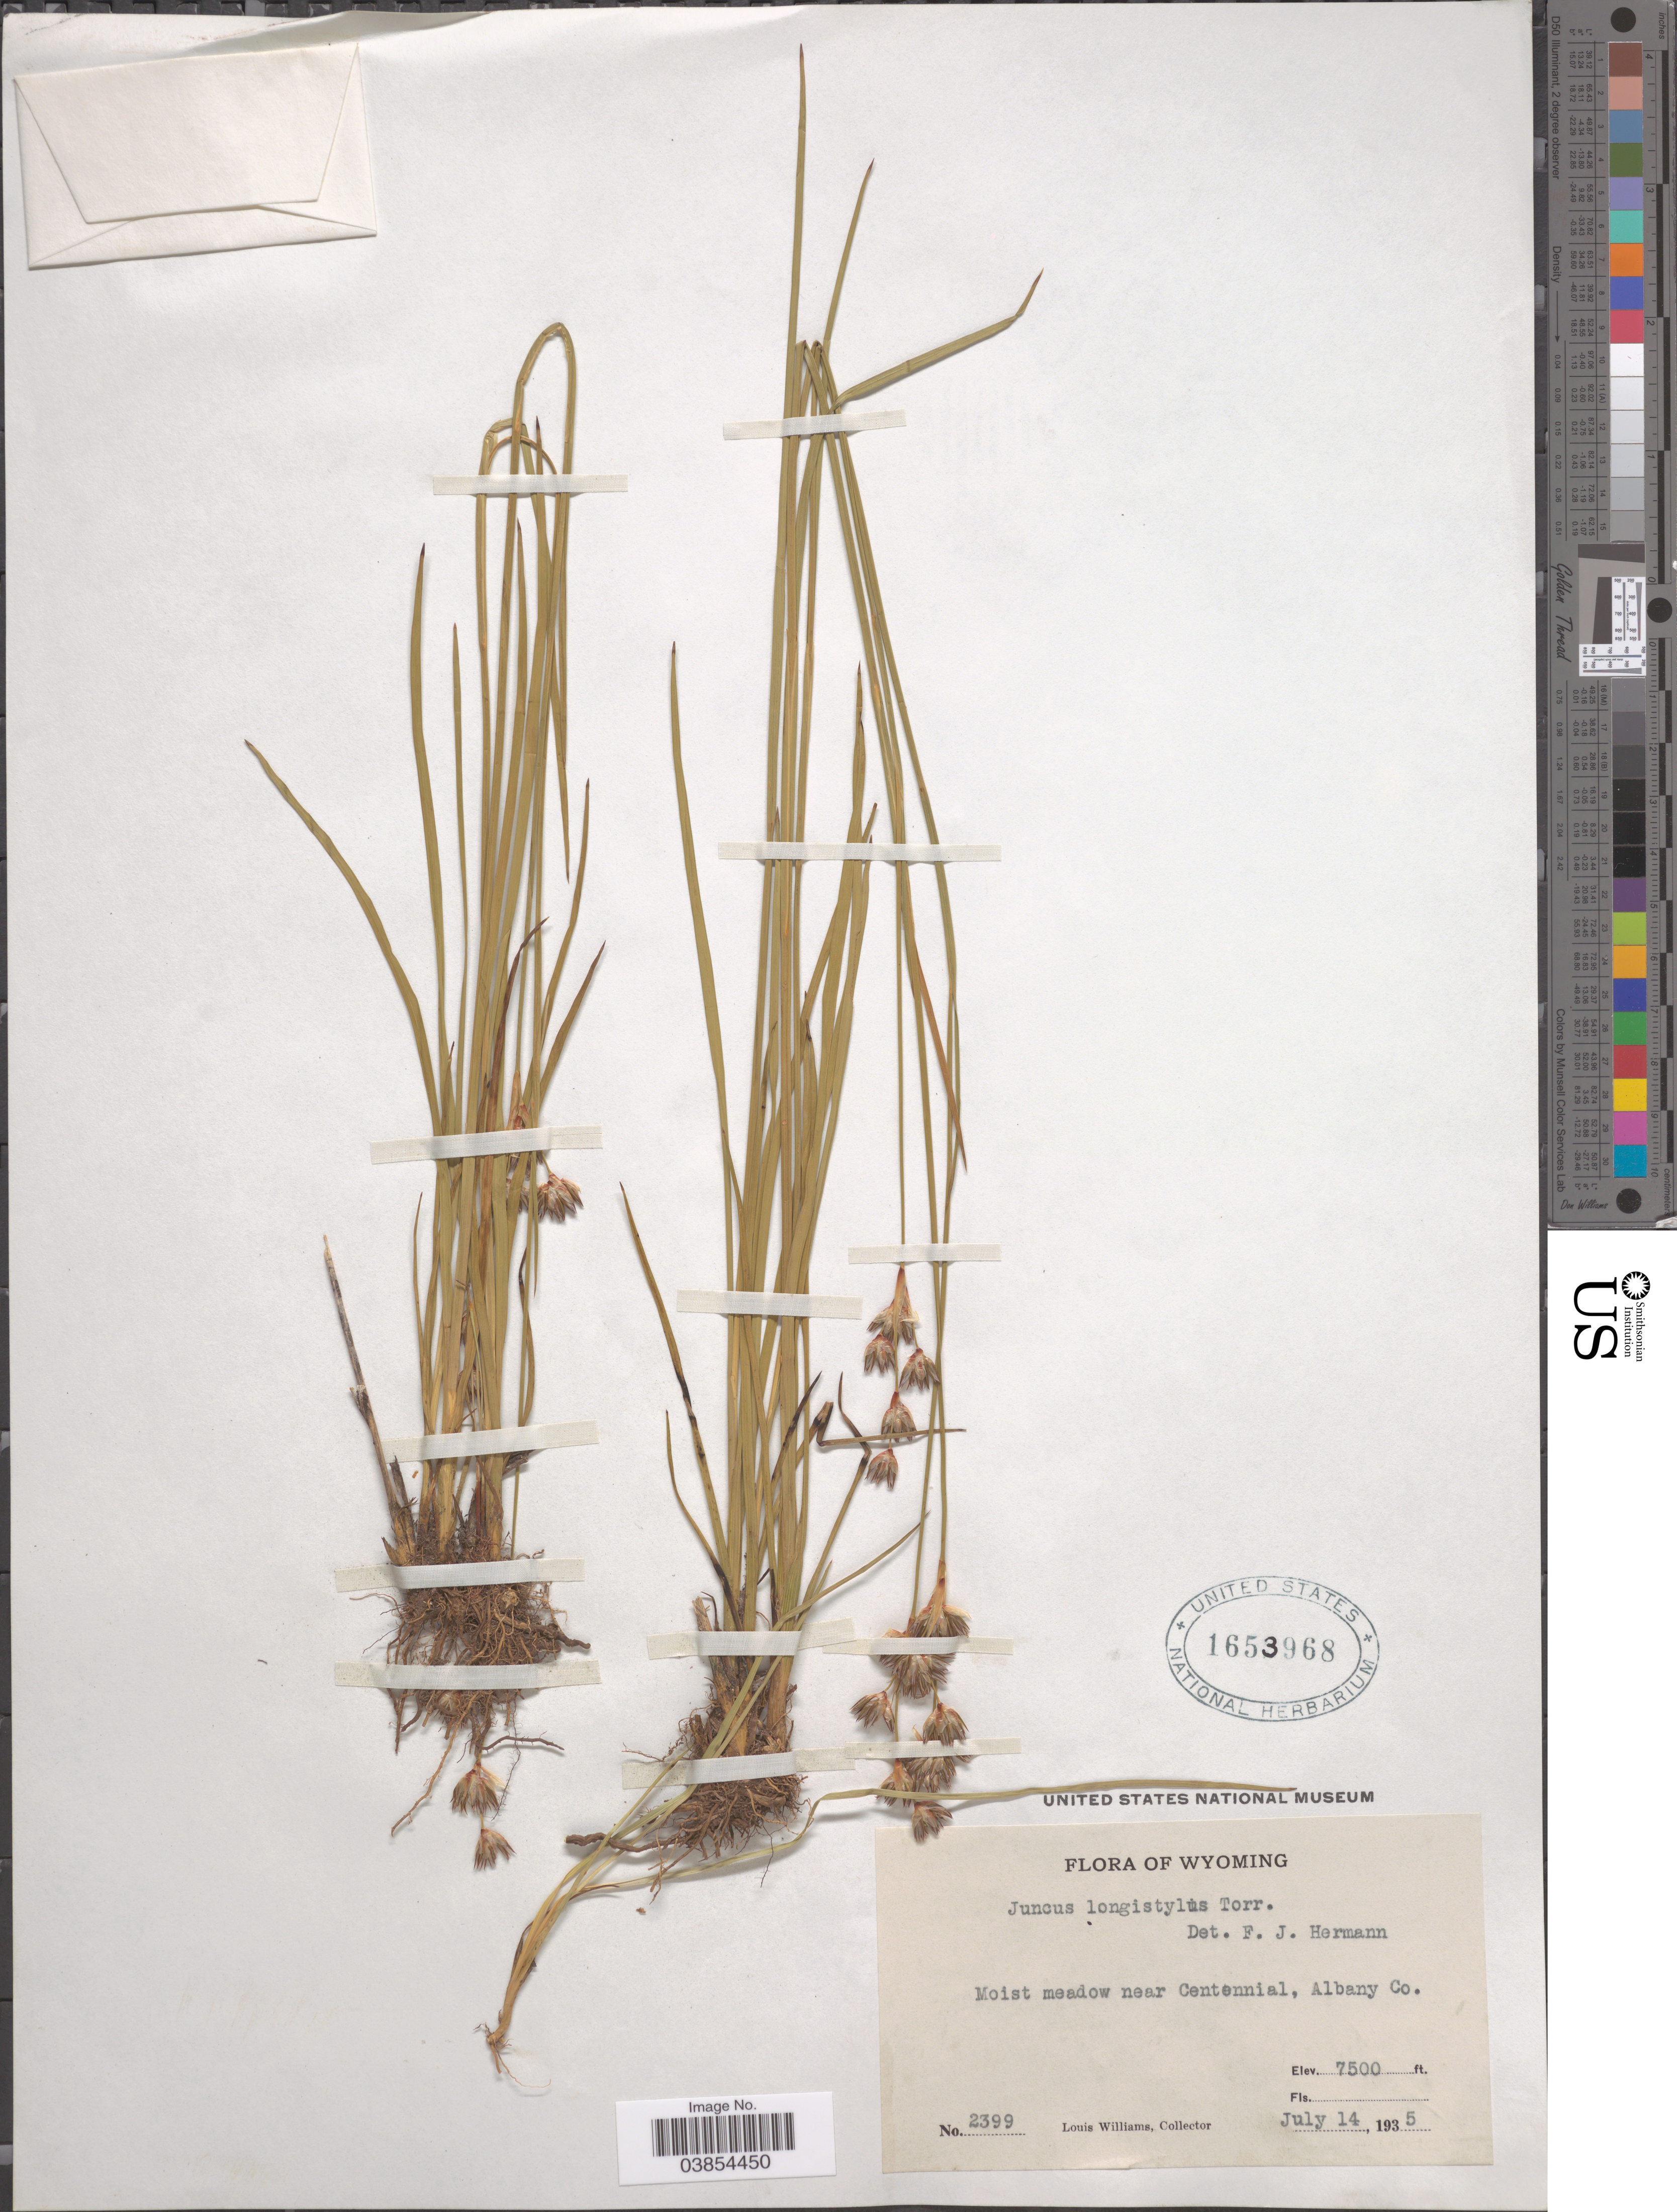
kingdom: Plantae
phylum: Tracheophyta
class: Liliopsida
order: Poales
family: Juncaceae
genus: Juncus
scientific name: Juncus longistylis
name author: Torr.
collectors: L. G. Williams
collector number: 2399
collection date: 1935-07-14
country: United States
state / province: Wyoming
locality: Near Centennial, Albany Co.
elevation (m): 2286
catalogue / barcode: US 1653968